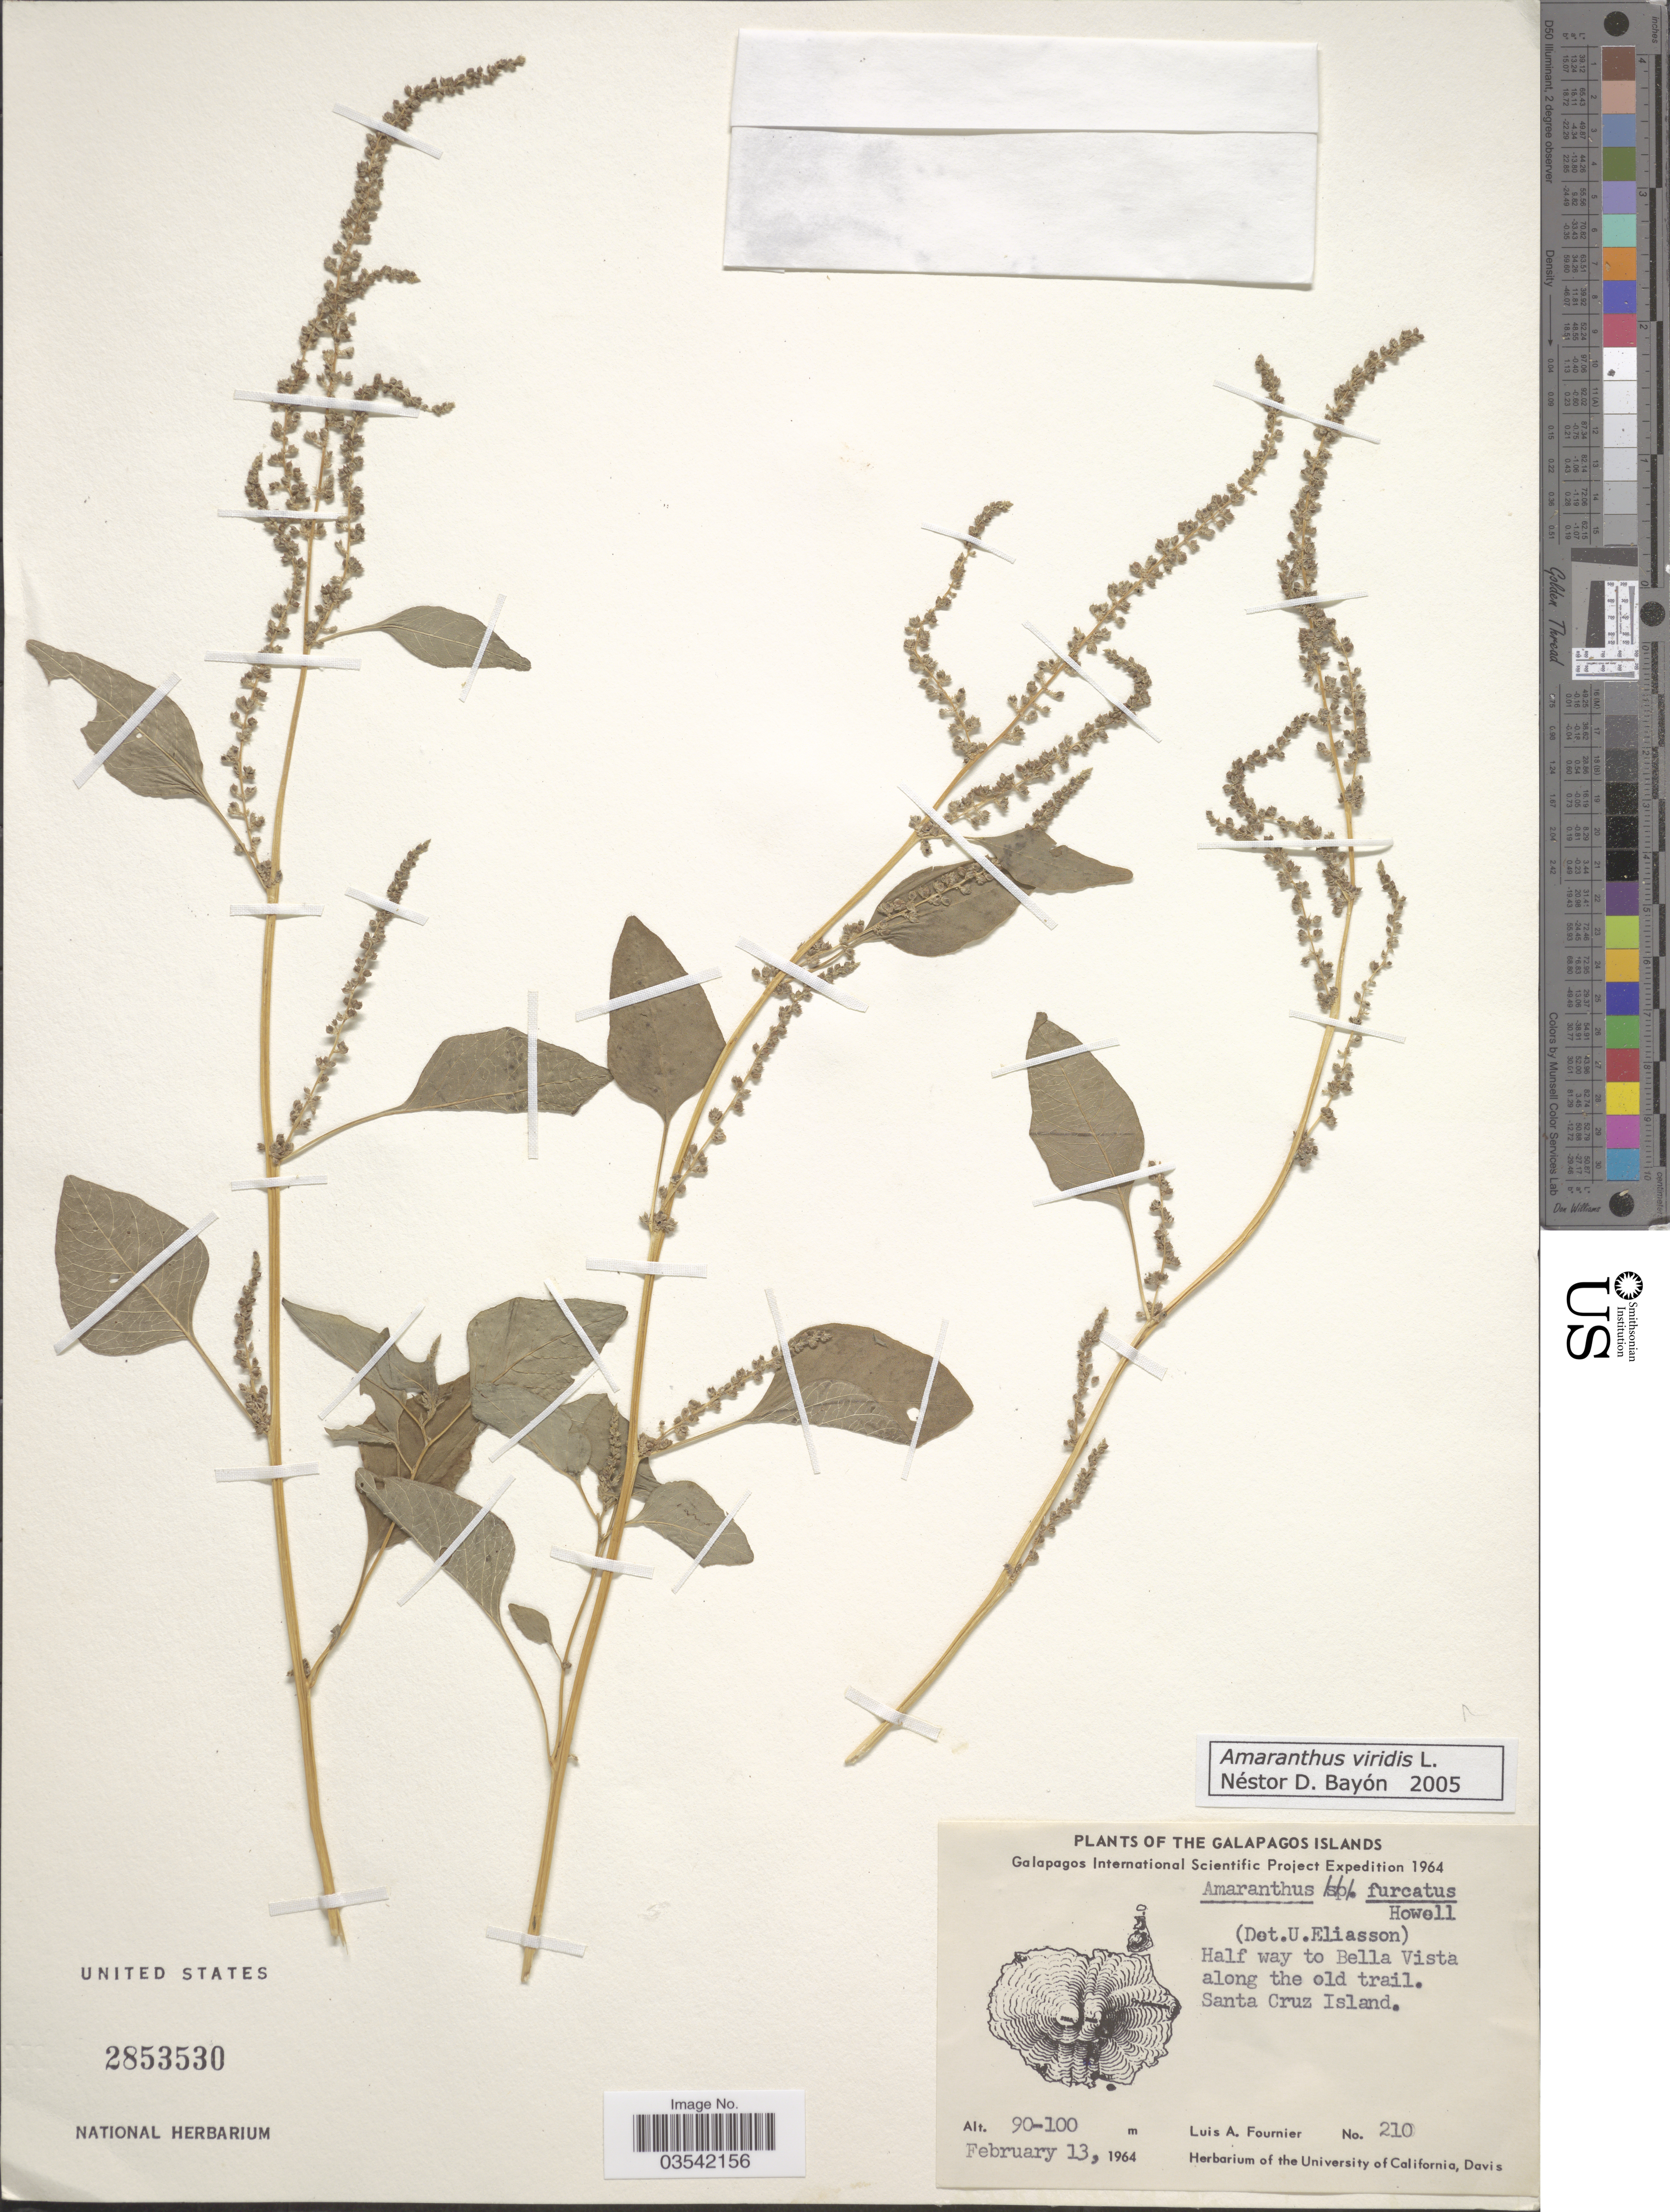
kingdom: Plantae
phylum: Tracheophyta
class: Magnoliopsida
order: Caryophyllales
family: Amaranthaceae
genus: Amaranthus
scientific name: Amaranthus viridis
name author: L.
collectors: L. A. Fournier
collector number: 210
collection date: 1964-02-13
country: Ecuador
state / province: Colón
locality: Galapagos Islands. Half way to Bella Vista along the old trail. Santa Cruz Island.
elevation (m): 90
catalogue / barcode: US 2853530